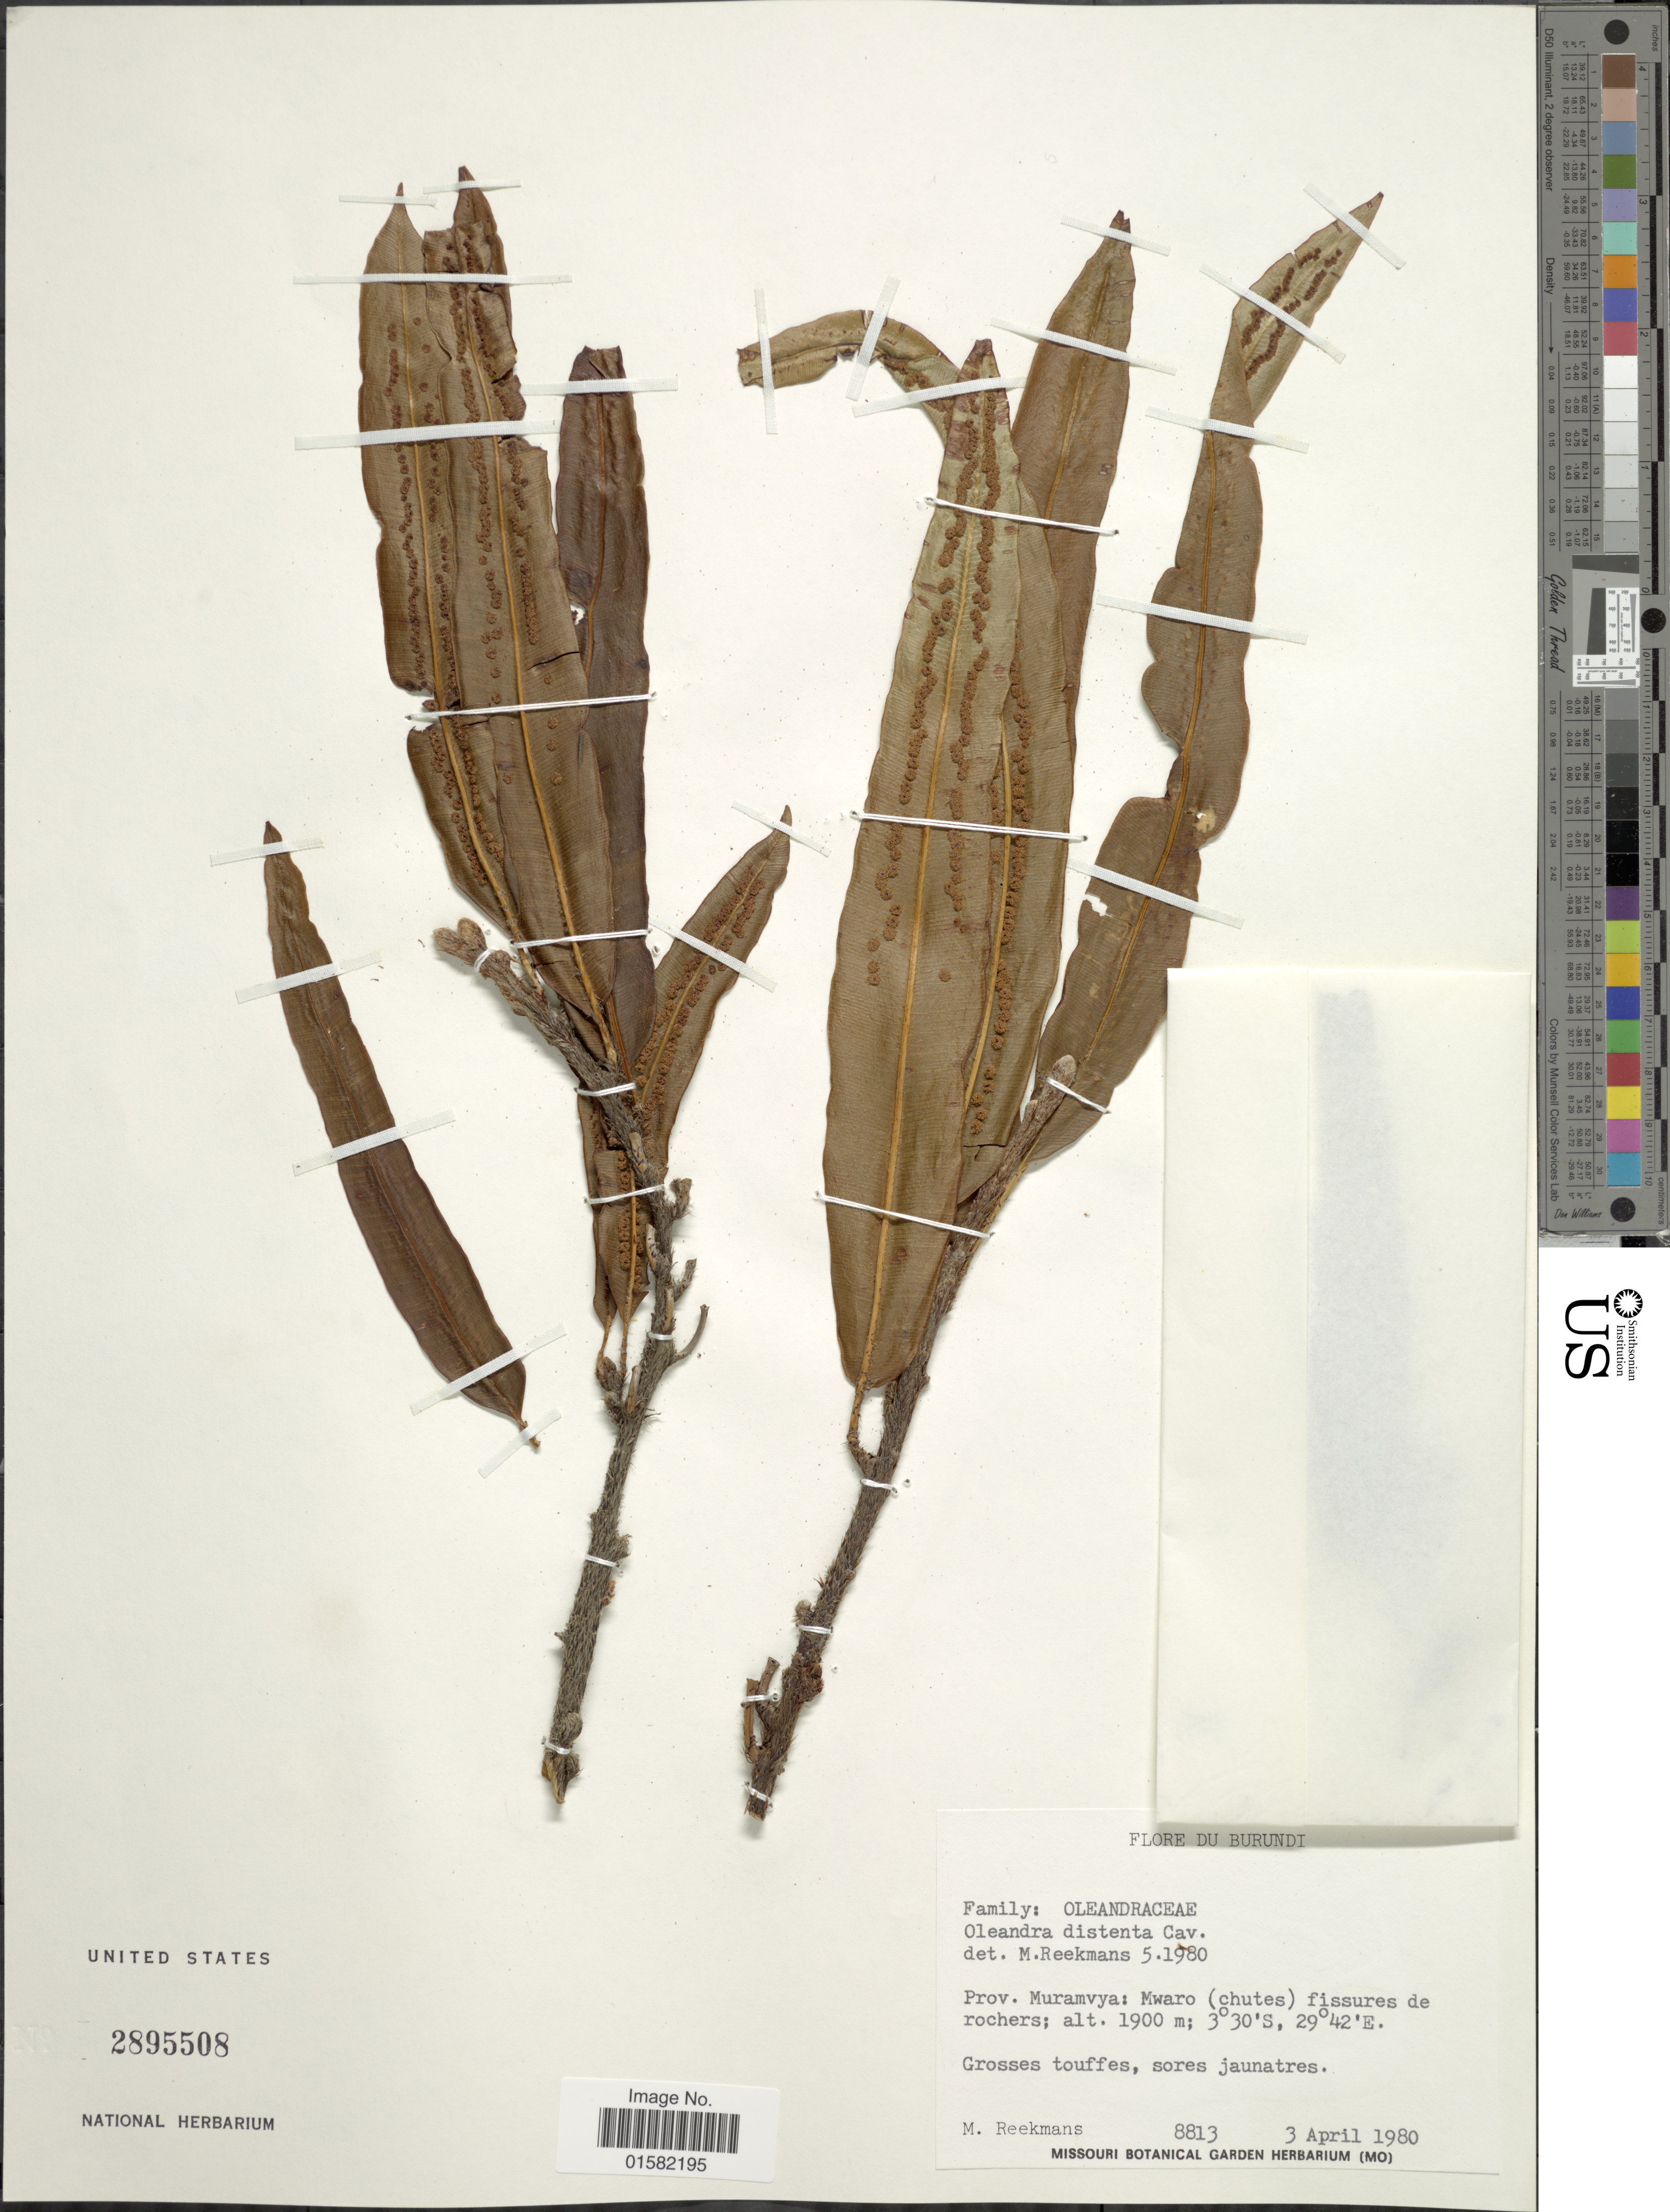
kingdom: Plantae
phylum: Tracheophyta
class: Polypodiopsida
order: Polypodiales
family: Oleandraceae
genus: Oleandra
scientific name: Oleandra articulata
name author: (Sw.) C. Presl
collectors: M. Reekmans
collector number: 8813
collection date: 1980-04-03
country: Burundi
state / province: Muramvya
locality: Burundi, Prov. Muramvya: Mwaro (chutes). fissures de rochers. Grosses touffes, sores jaunatres.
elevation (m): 1900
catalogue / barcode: US 2895508